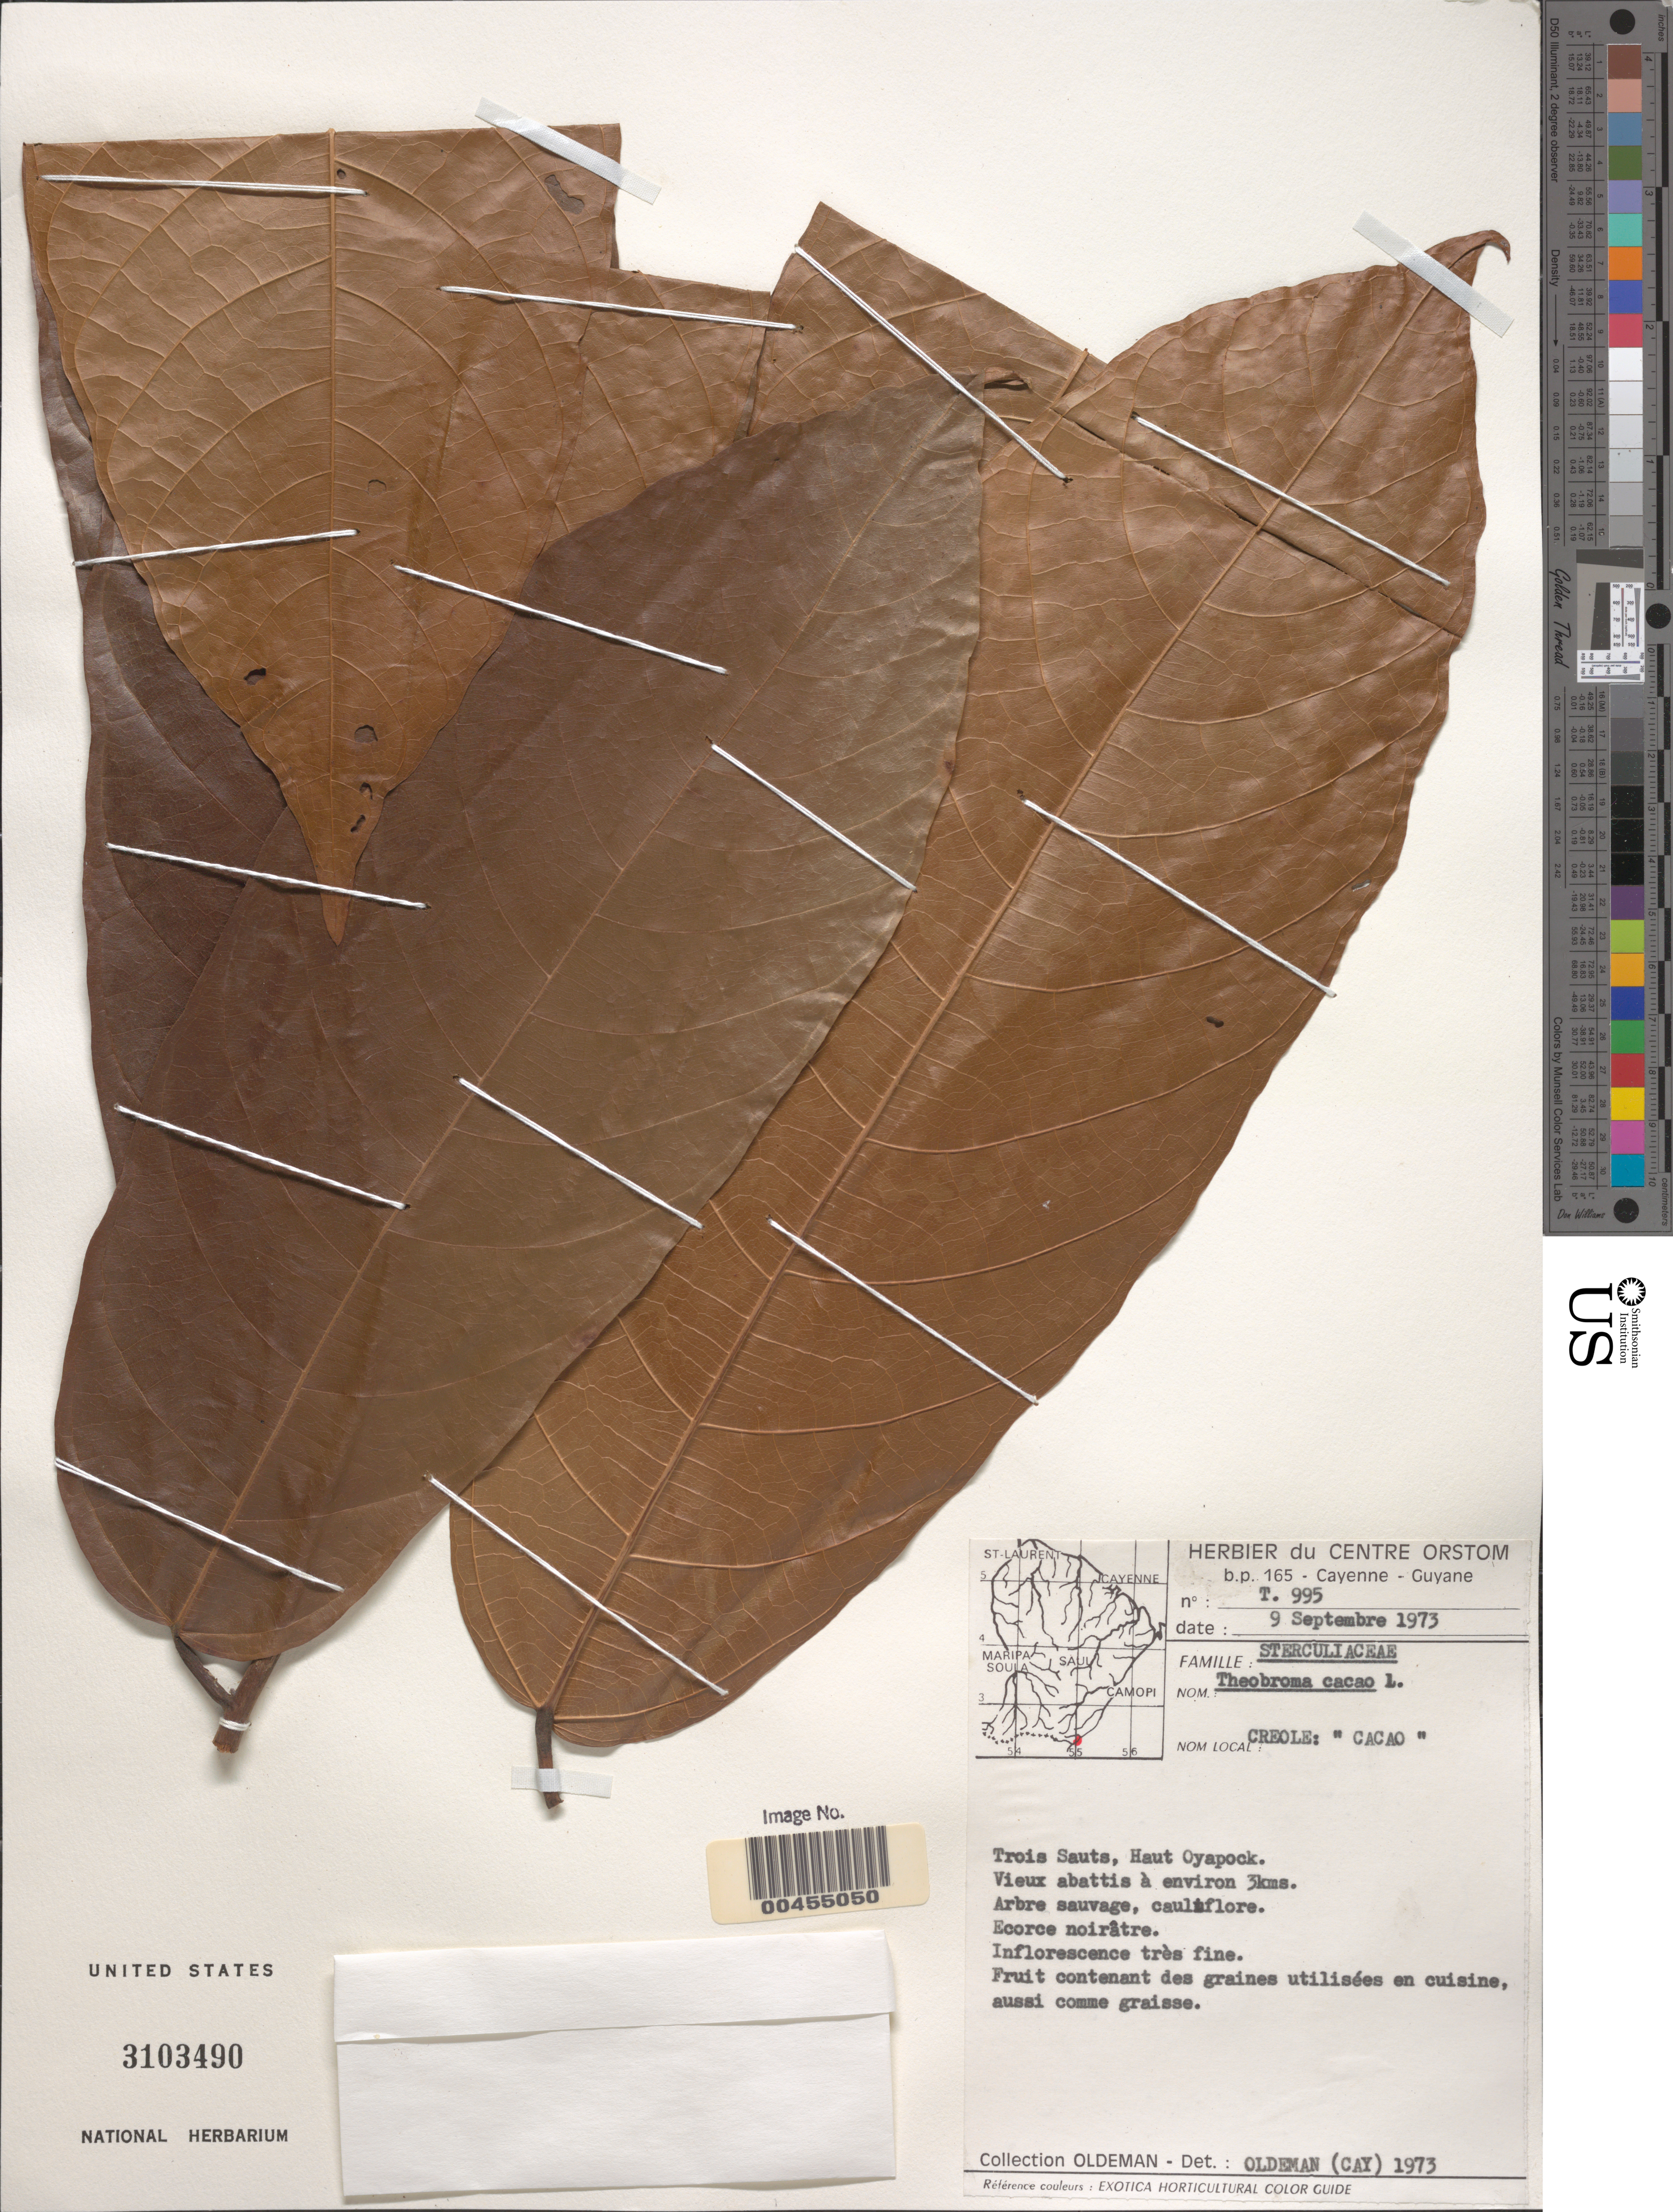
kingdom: Plantae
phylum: Tracheophyta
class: Magnoliopsida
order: Malvales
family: Malvaceae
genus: Theobroma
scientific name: Theobroma cacao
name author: L.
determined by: Oldeman, R. A. A.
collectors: R. Oldeman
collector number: T995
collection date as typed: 09 Sep 1973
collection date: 1973-09-09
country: French Guiana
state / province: Cayenne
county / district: Roura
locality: Inini. Trois Sauts, Haut Oyapock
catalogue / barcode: US 3103490